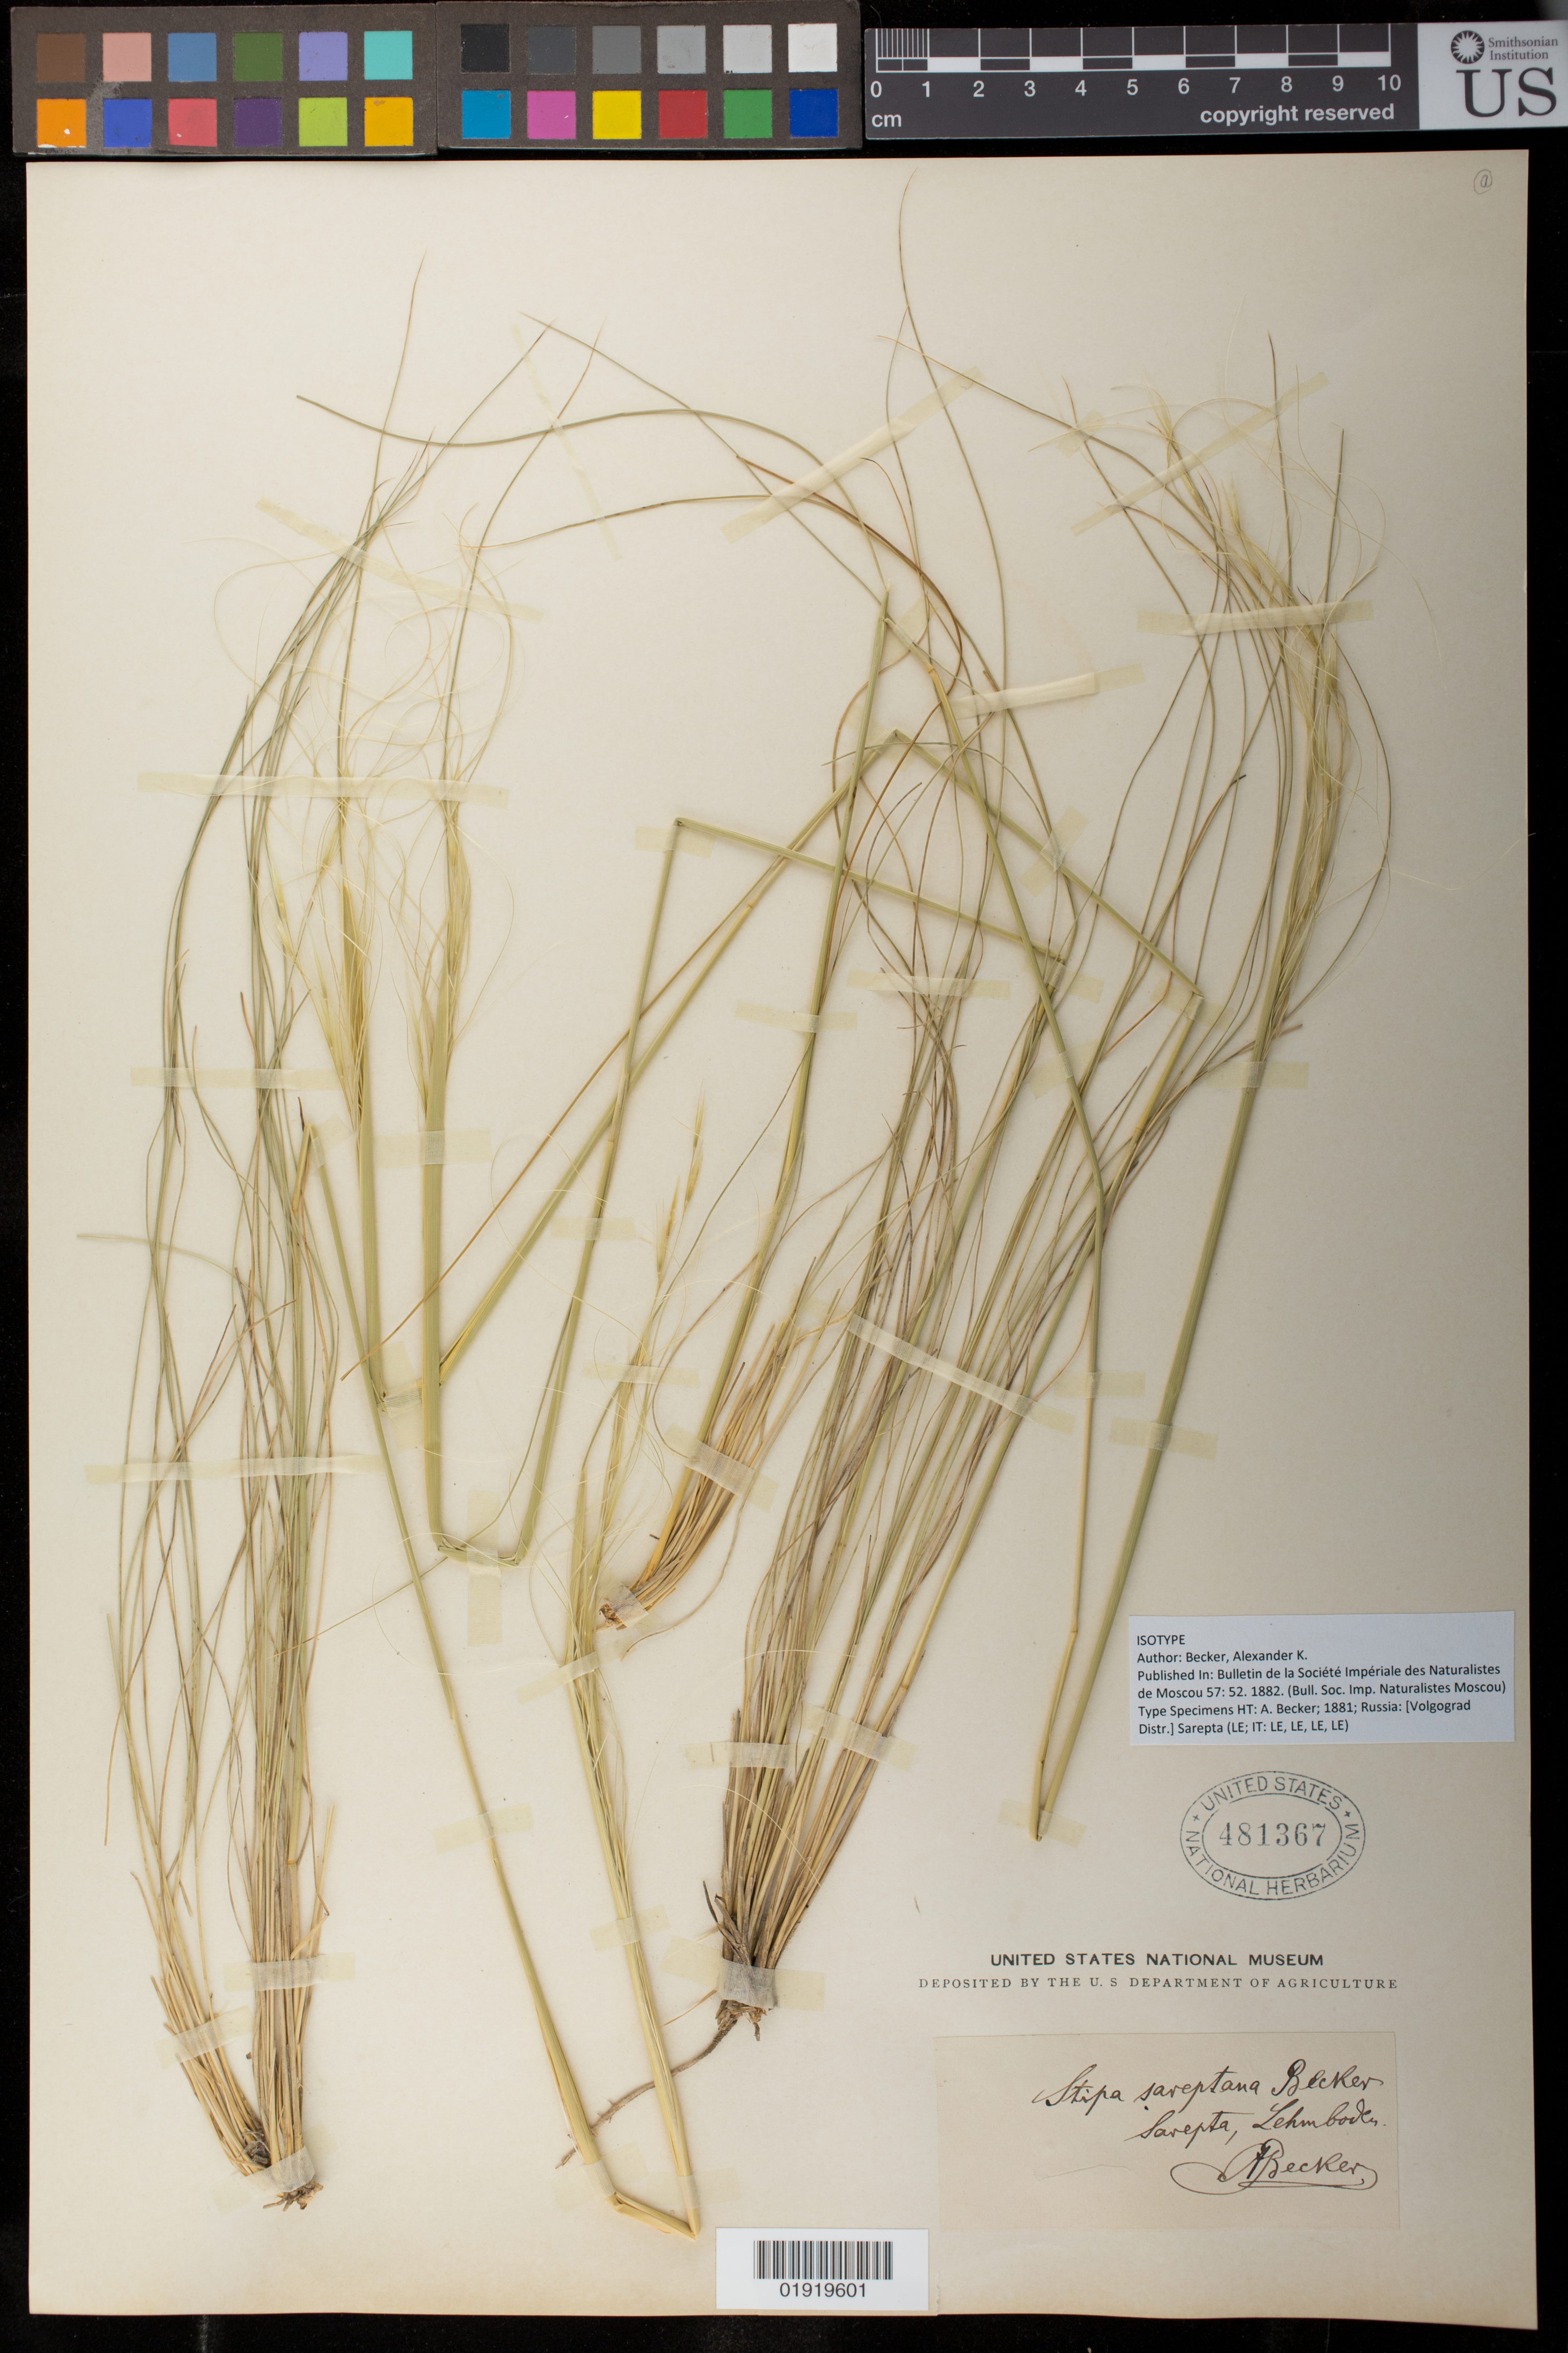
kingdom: Plantae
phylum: Tracheophyta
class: Liliopsida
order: Poales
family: Poaceae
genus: Stipa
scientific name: Stipa sareptana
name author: A.K. Becker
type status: Possible Type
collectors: A. K. Becker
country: Russian Federation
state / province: Volgograd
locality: Sarepta.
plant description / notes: Annotated as isotype (unsigned, undated); specimen lacks collection date, and some Becker collections in other herbaria of this species from same locality were collected later than publication date of name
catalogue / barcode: US 481367